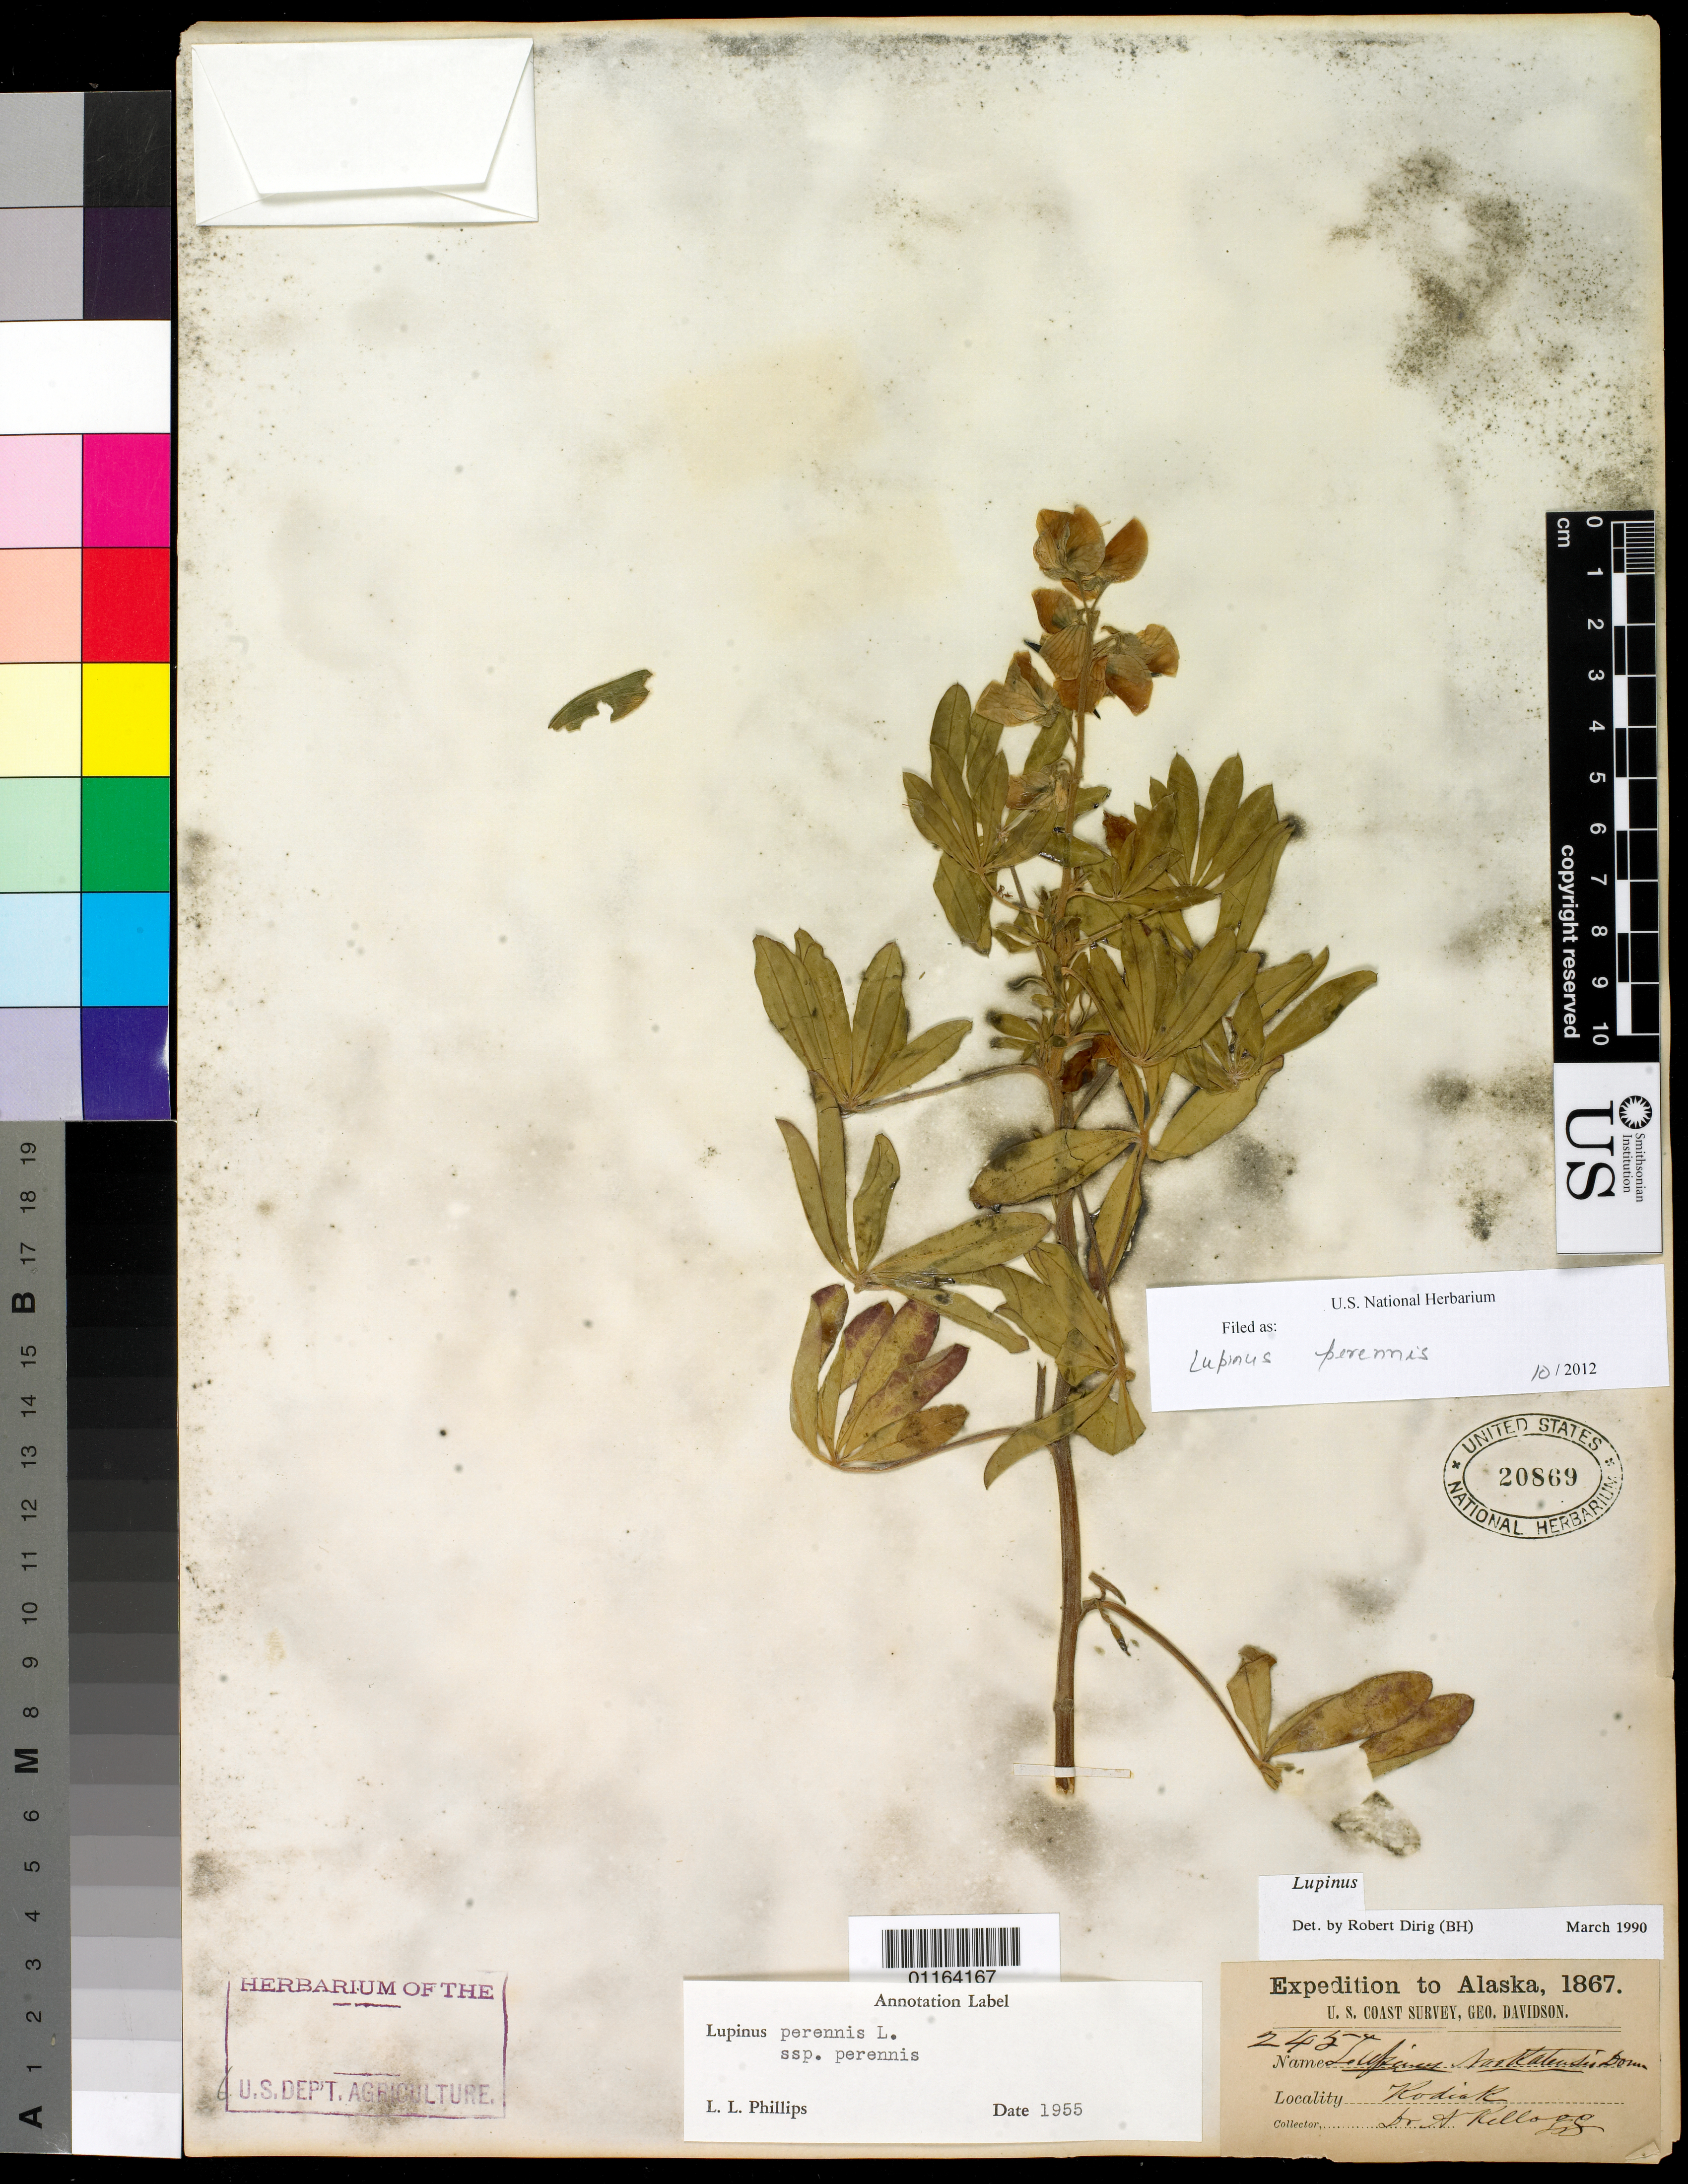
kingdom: Plantae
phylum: Tracheophyta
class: Magnoliopsida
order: Fabales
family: Fabaceae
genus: Lupinus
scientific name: Lupinus perennis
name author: L.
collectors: A. Kellog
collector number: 245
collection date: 1867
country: United States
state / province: Alaska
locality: Kodiak.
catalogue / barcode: US 20869